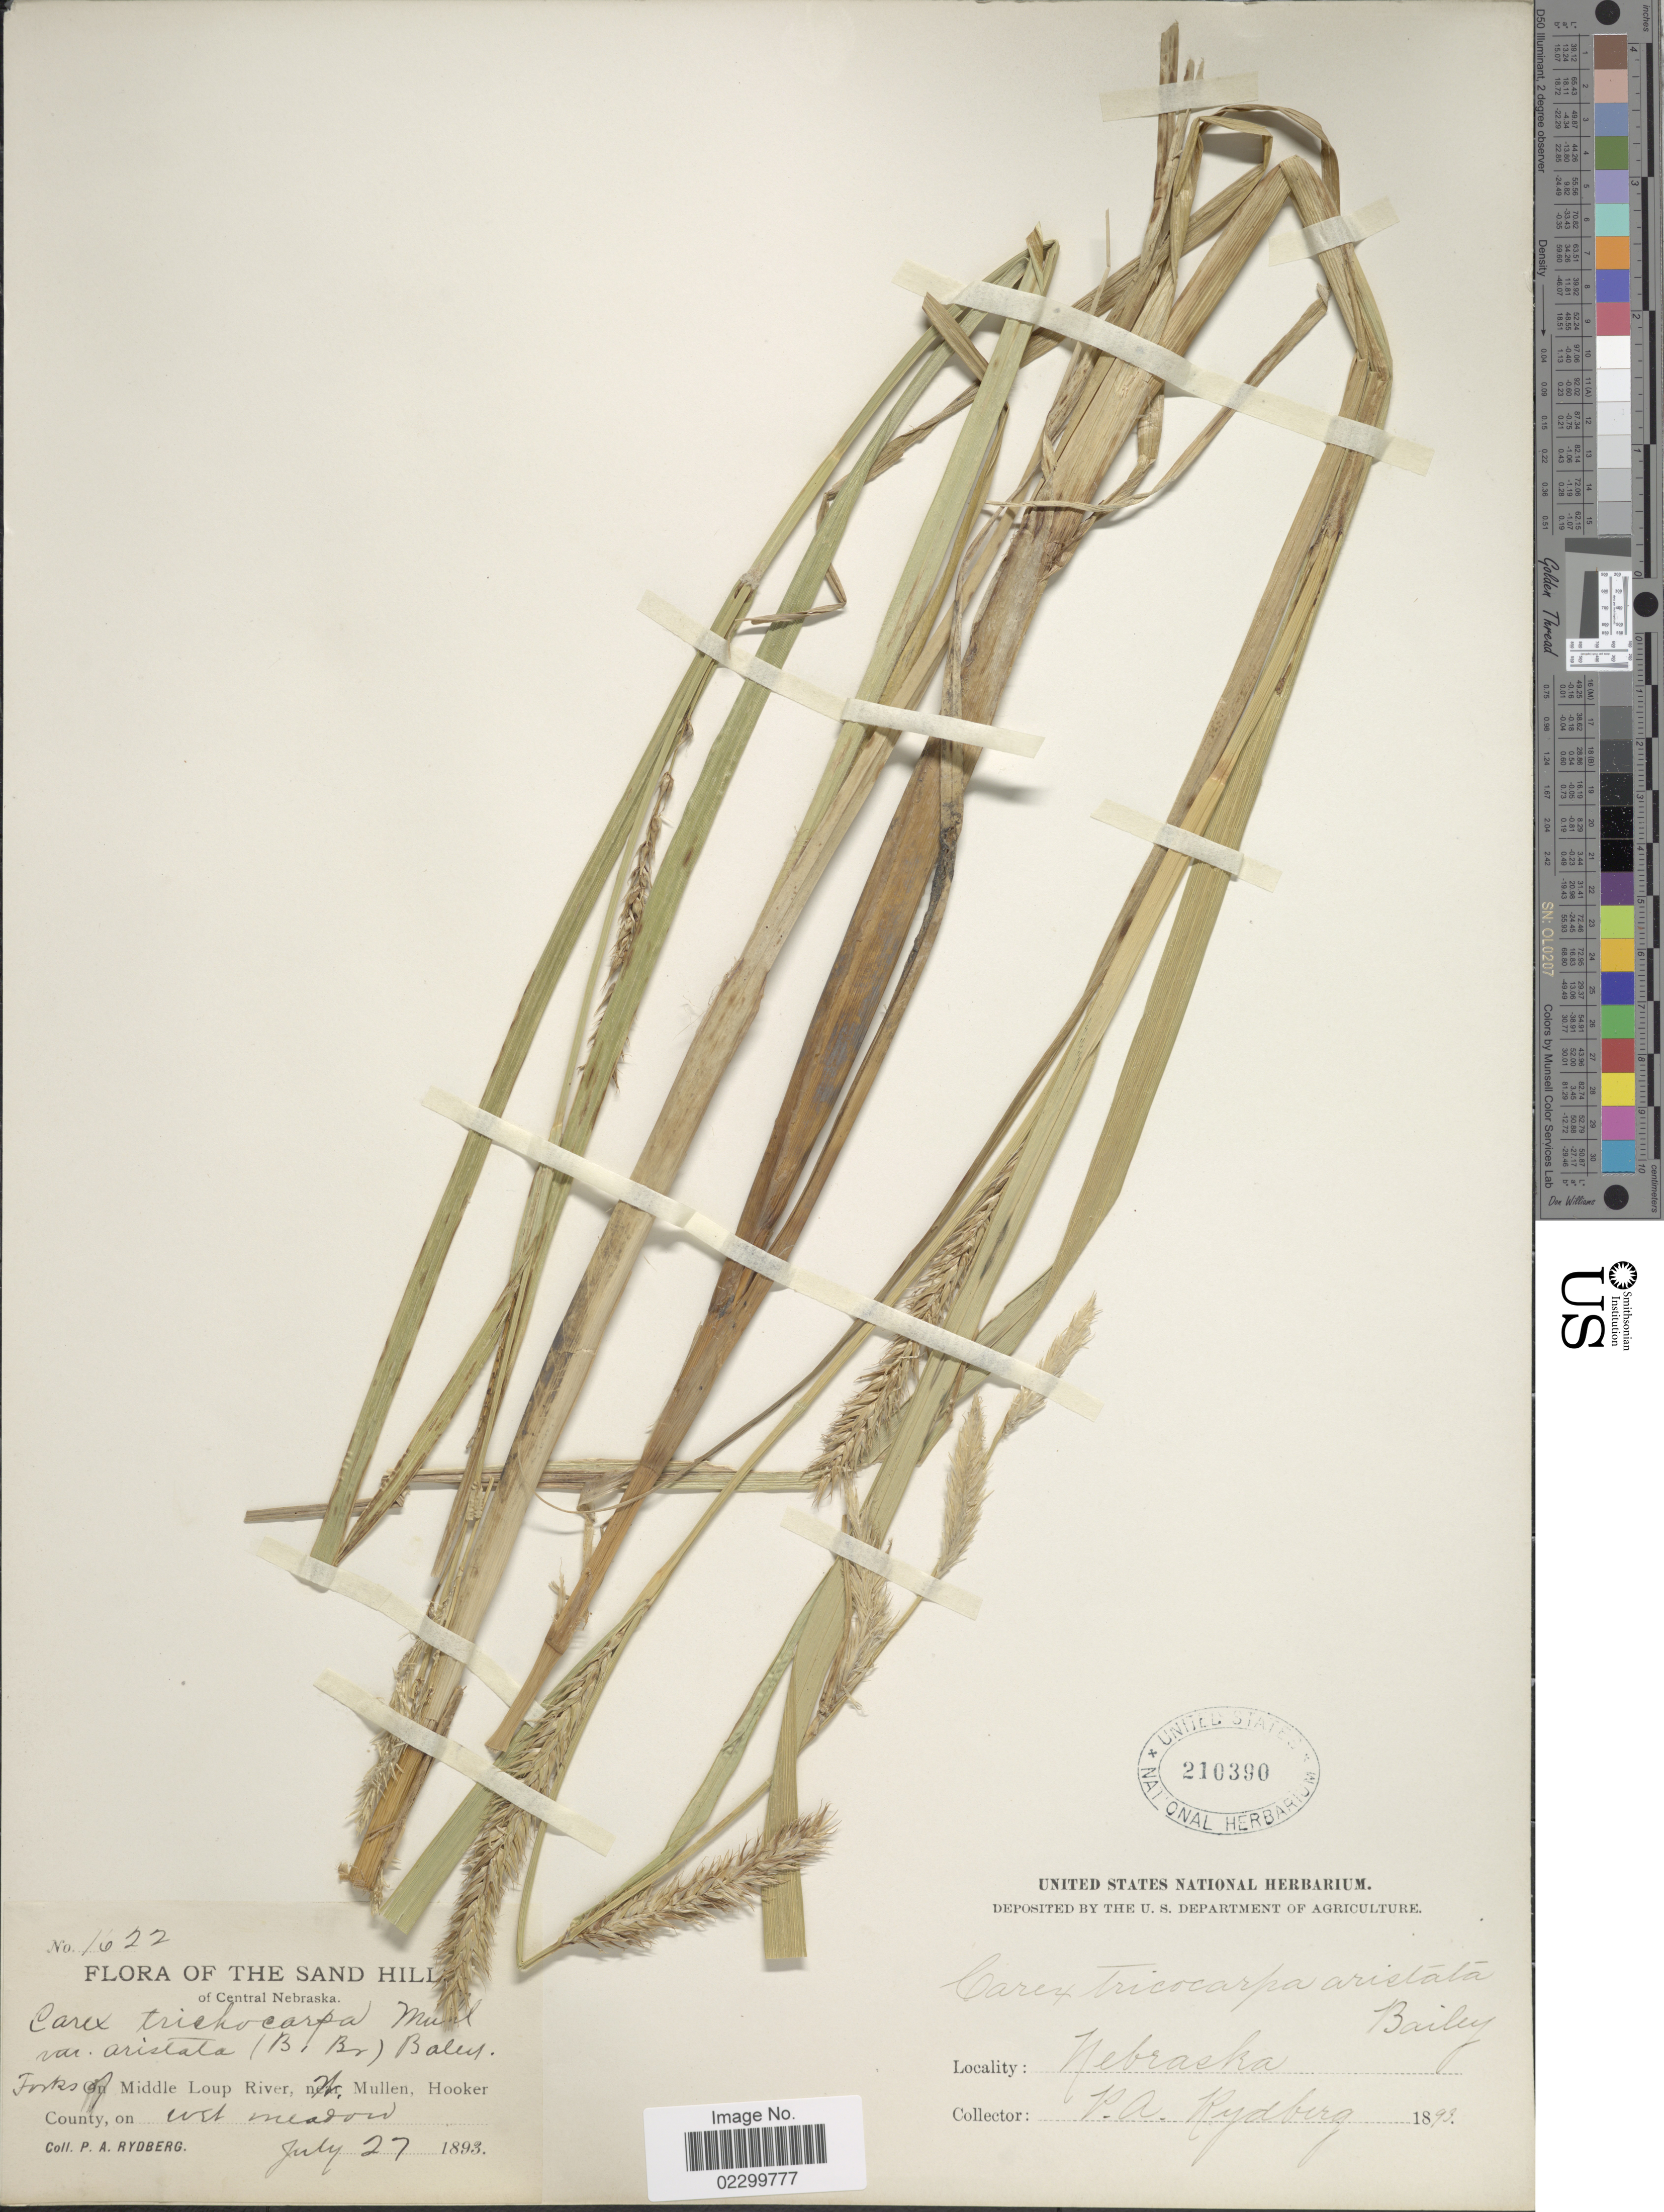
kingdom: Plantae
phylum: Tracheophyta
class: Liliopsida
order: Poales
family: Cyperaceae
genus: Carex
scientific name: Carex atherodes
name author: Spreng.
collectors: P. A. Rydberg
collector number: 1622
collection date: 1893-07-27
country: United States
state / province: Nebraska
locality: Central Nebraska, The Sand Hill, Forks of Middle Loup River, Mulle, Hooker County, on wet meadow.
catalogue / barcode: US 210390